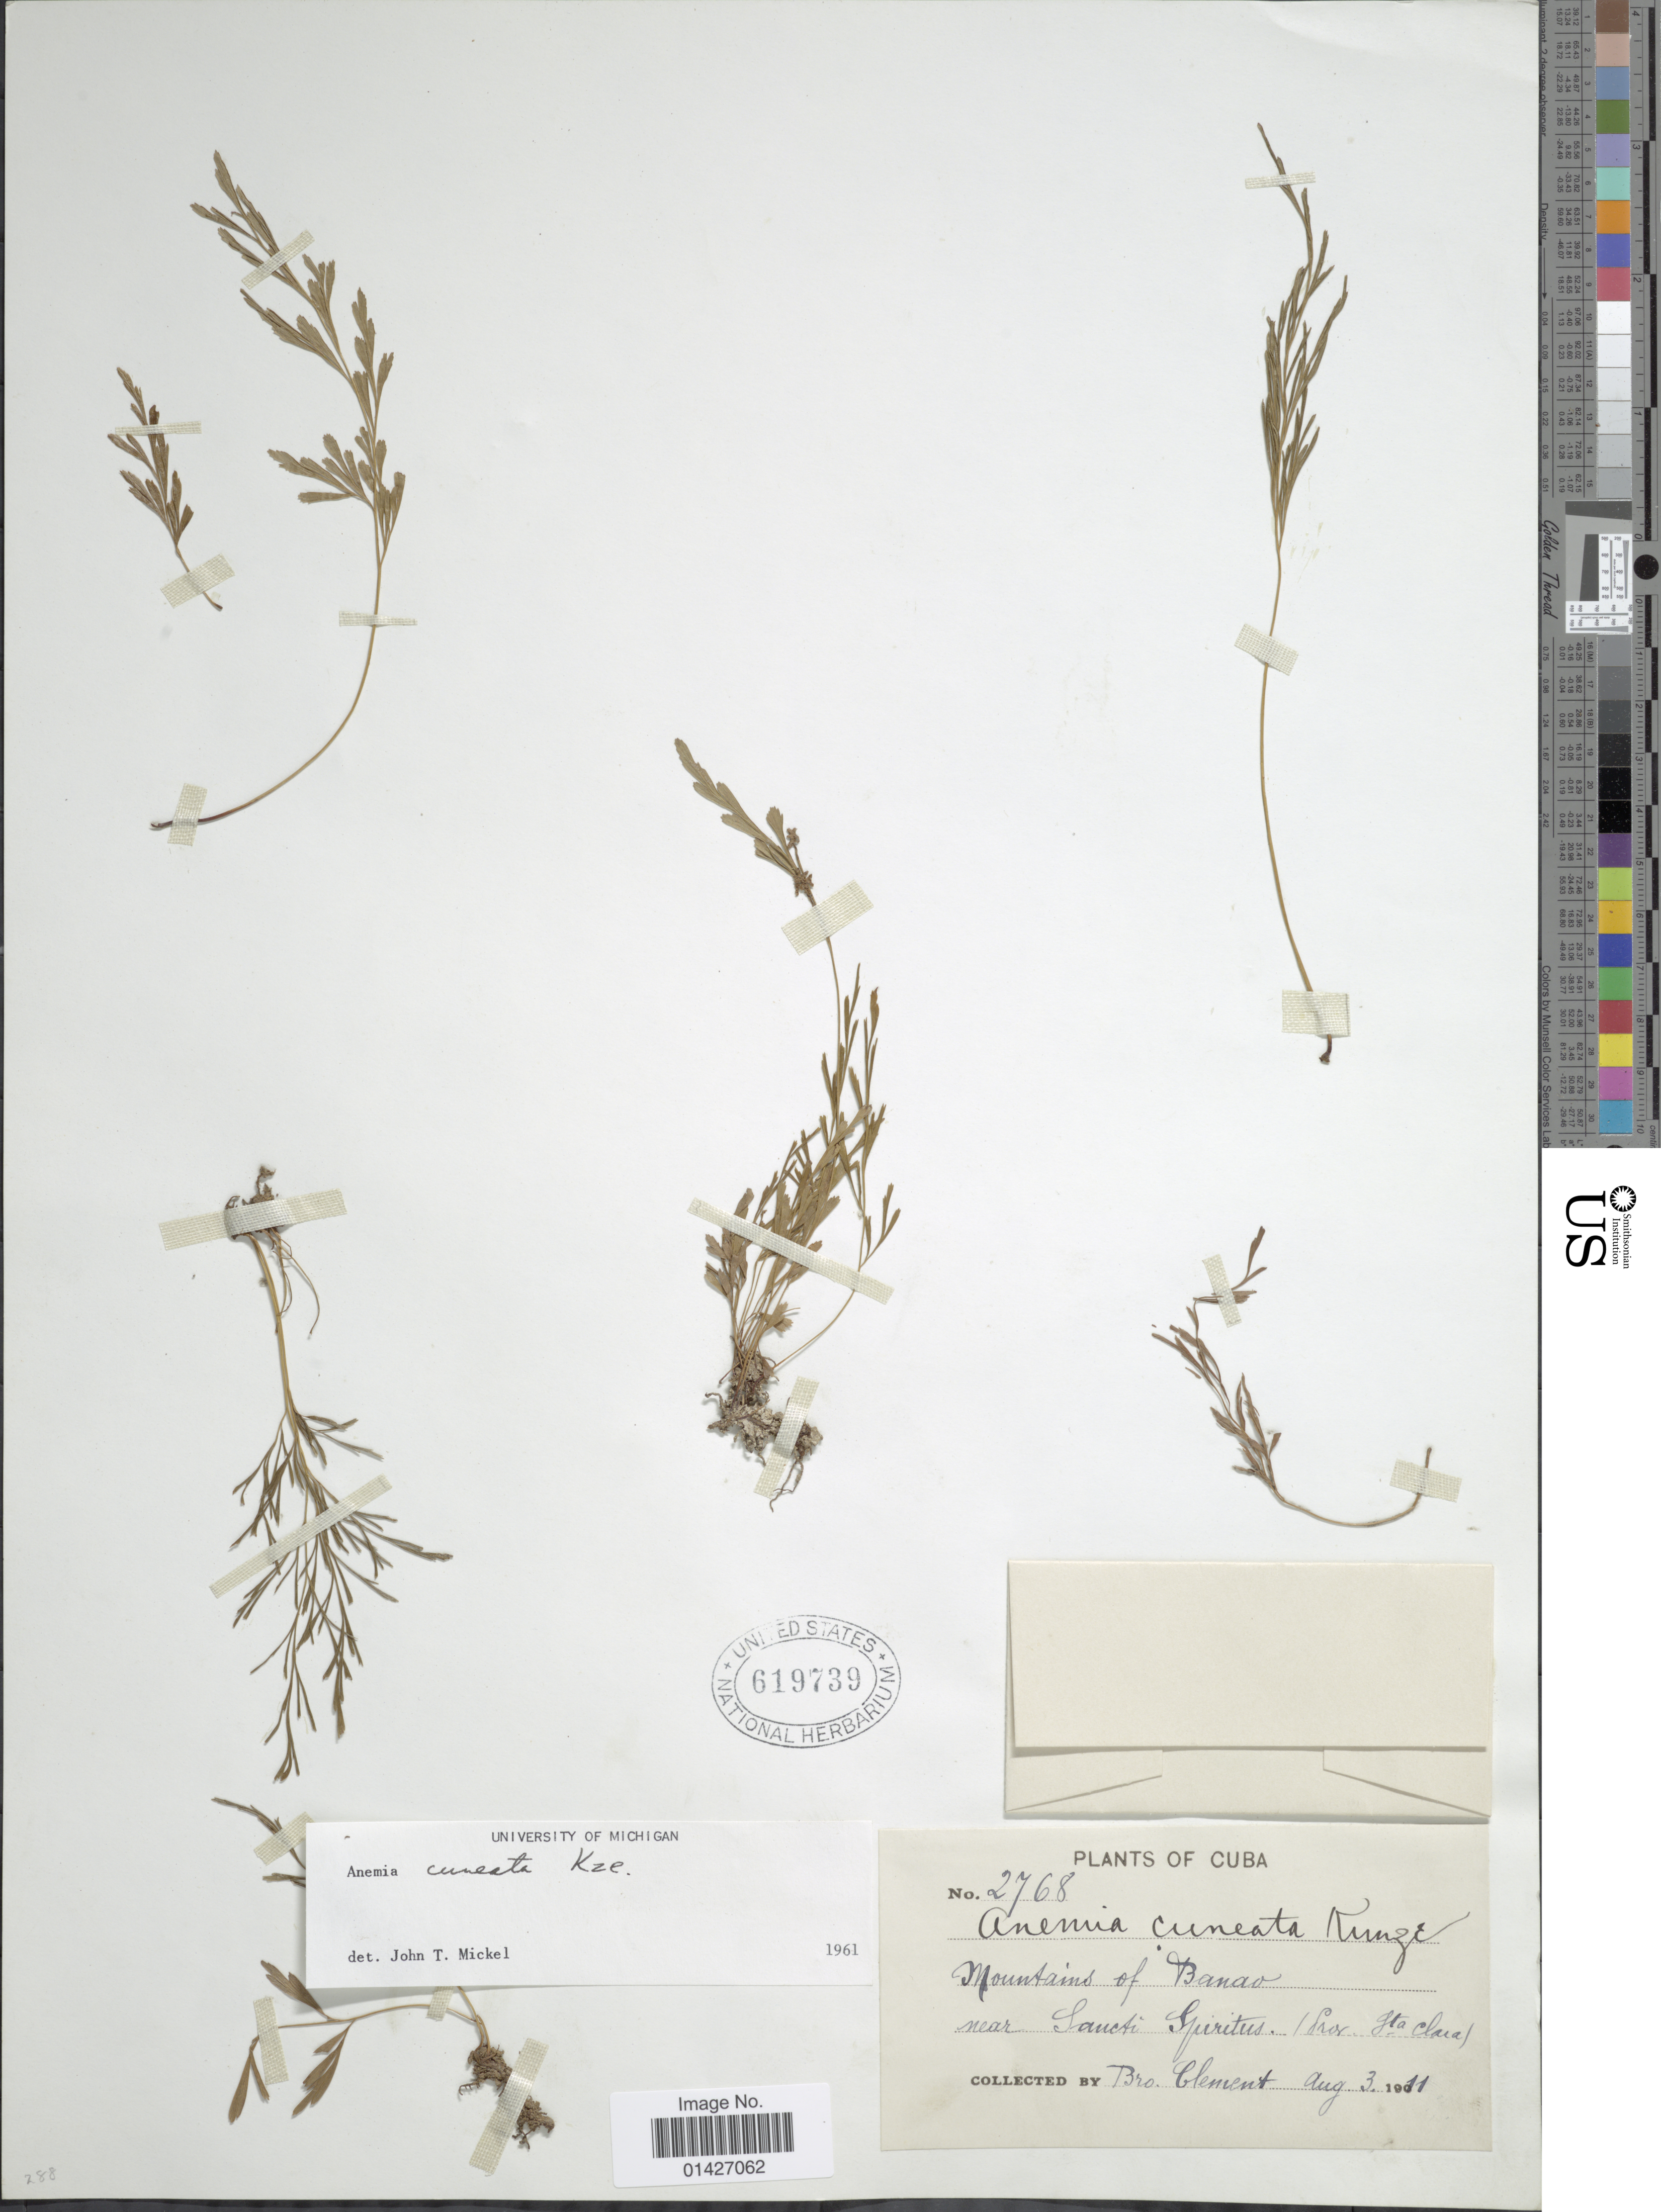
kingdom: Plantae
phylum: Tracheophyta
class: Polypodiopsida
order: Schizaeales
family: Anemiaceae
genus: Anemia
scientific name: Anemia cuneata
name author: Poepp. ex Spreng.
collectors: B. Clement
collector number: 2768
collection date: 1911-08-03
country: Cuba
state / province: Sancti Spíritus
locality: Mountains of Banao near Sancti Spiritus (Prov. Sta. Clara)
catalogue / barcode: US 619739